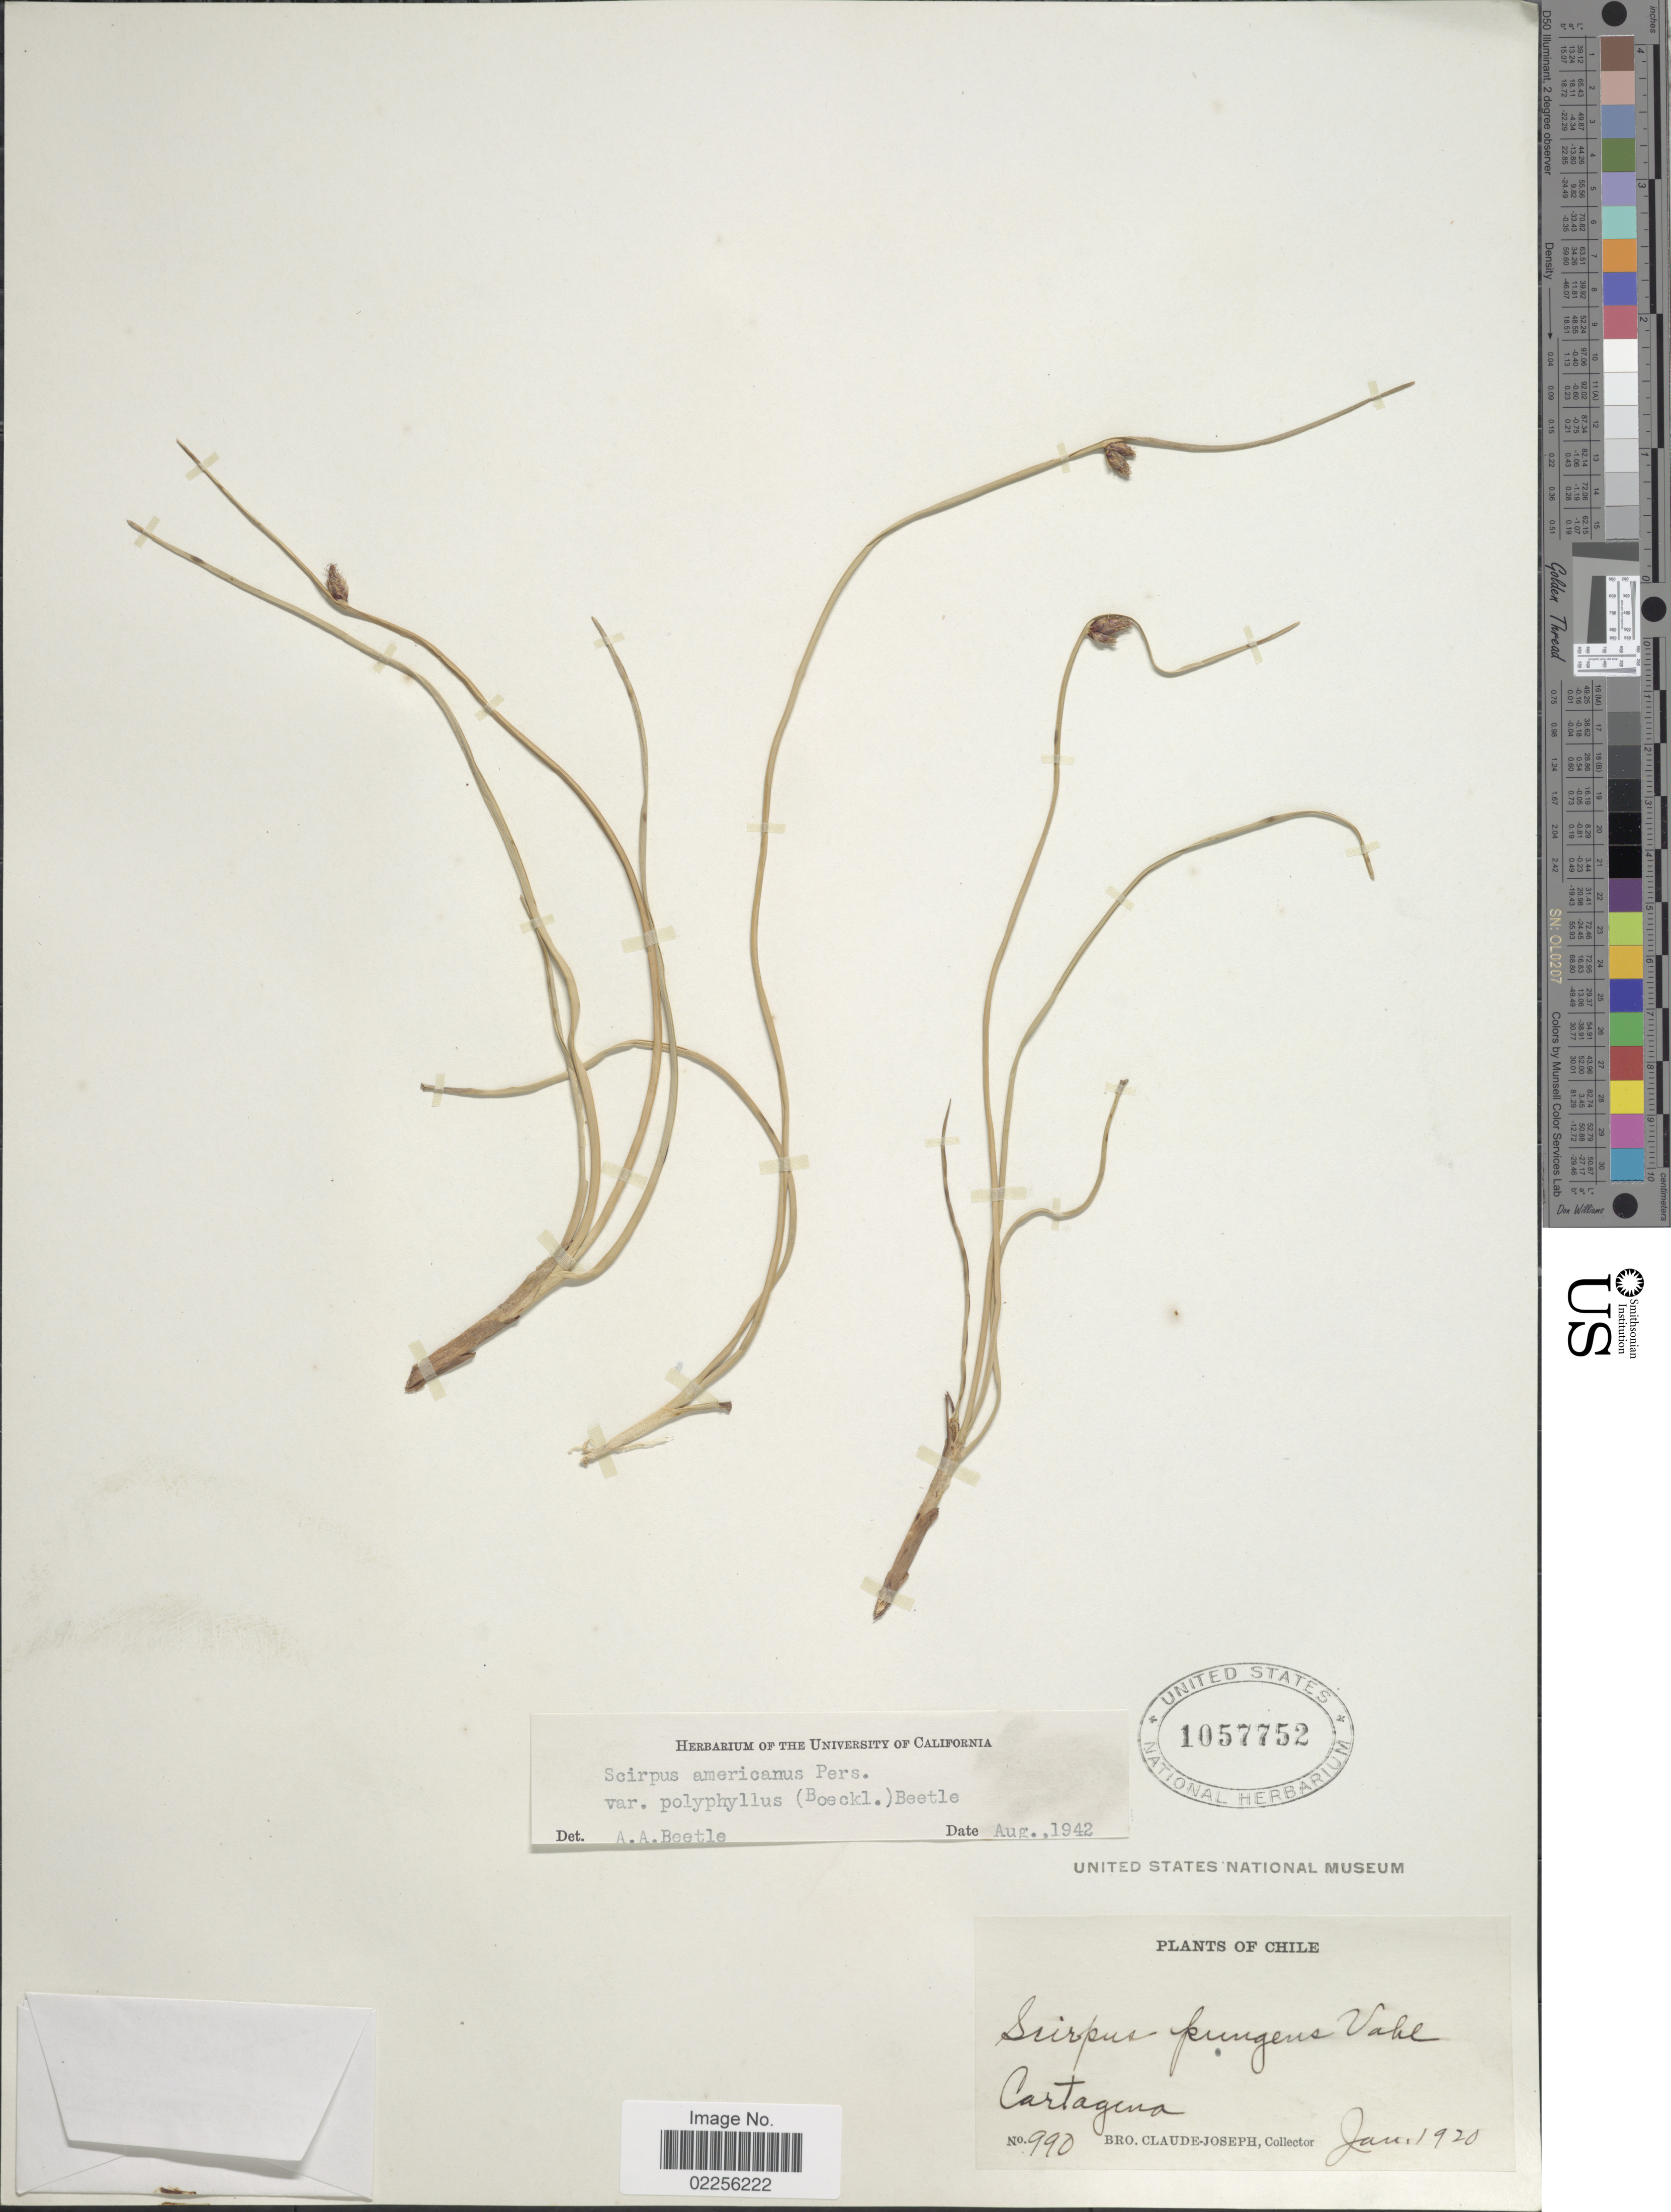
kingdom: Plantae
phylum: Tracheophyta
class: Liliopsida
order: Poales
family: Cyperaceae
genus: Schoenoplectus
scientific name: Schoenoplectus pungens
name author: (Vahl) Palla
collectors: Bro. Claude-Joseph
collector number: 990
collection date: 1920-01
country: Chile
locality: Cartagena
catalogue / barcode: US 1057752